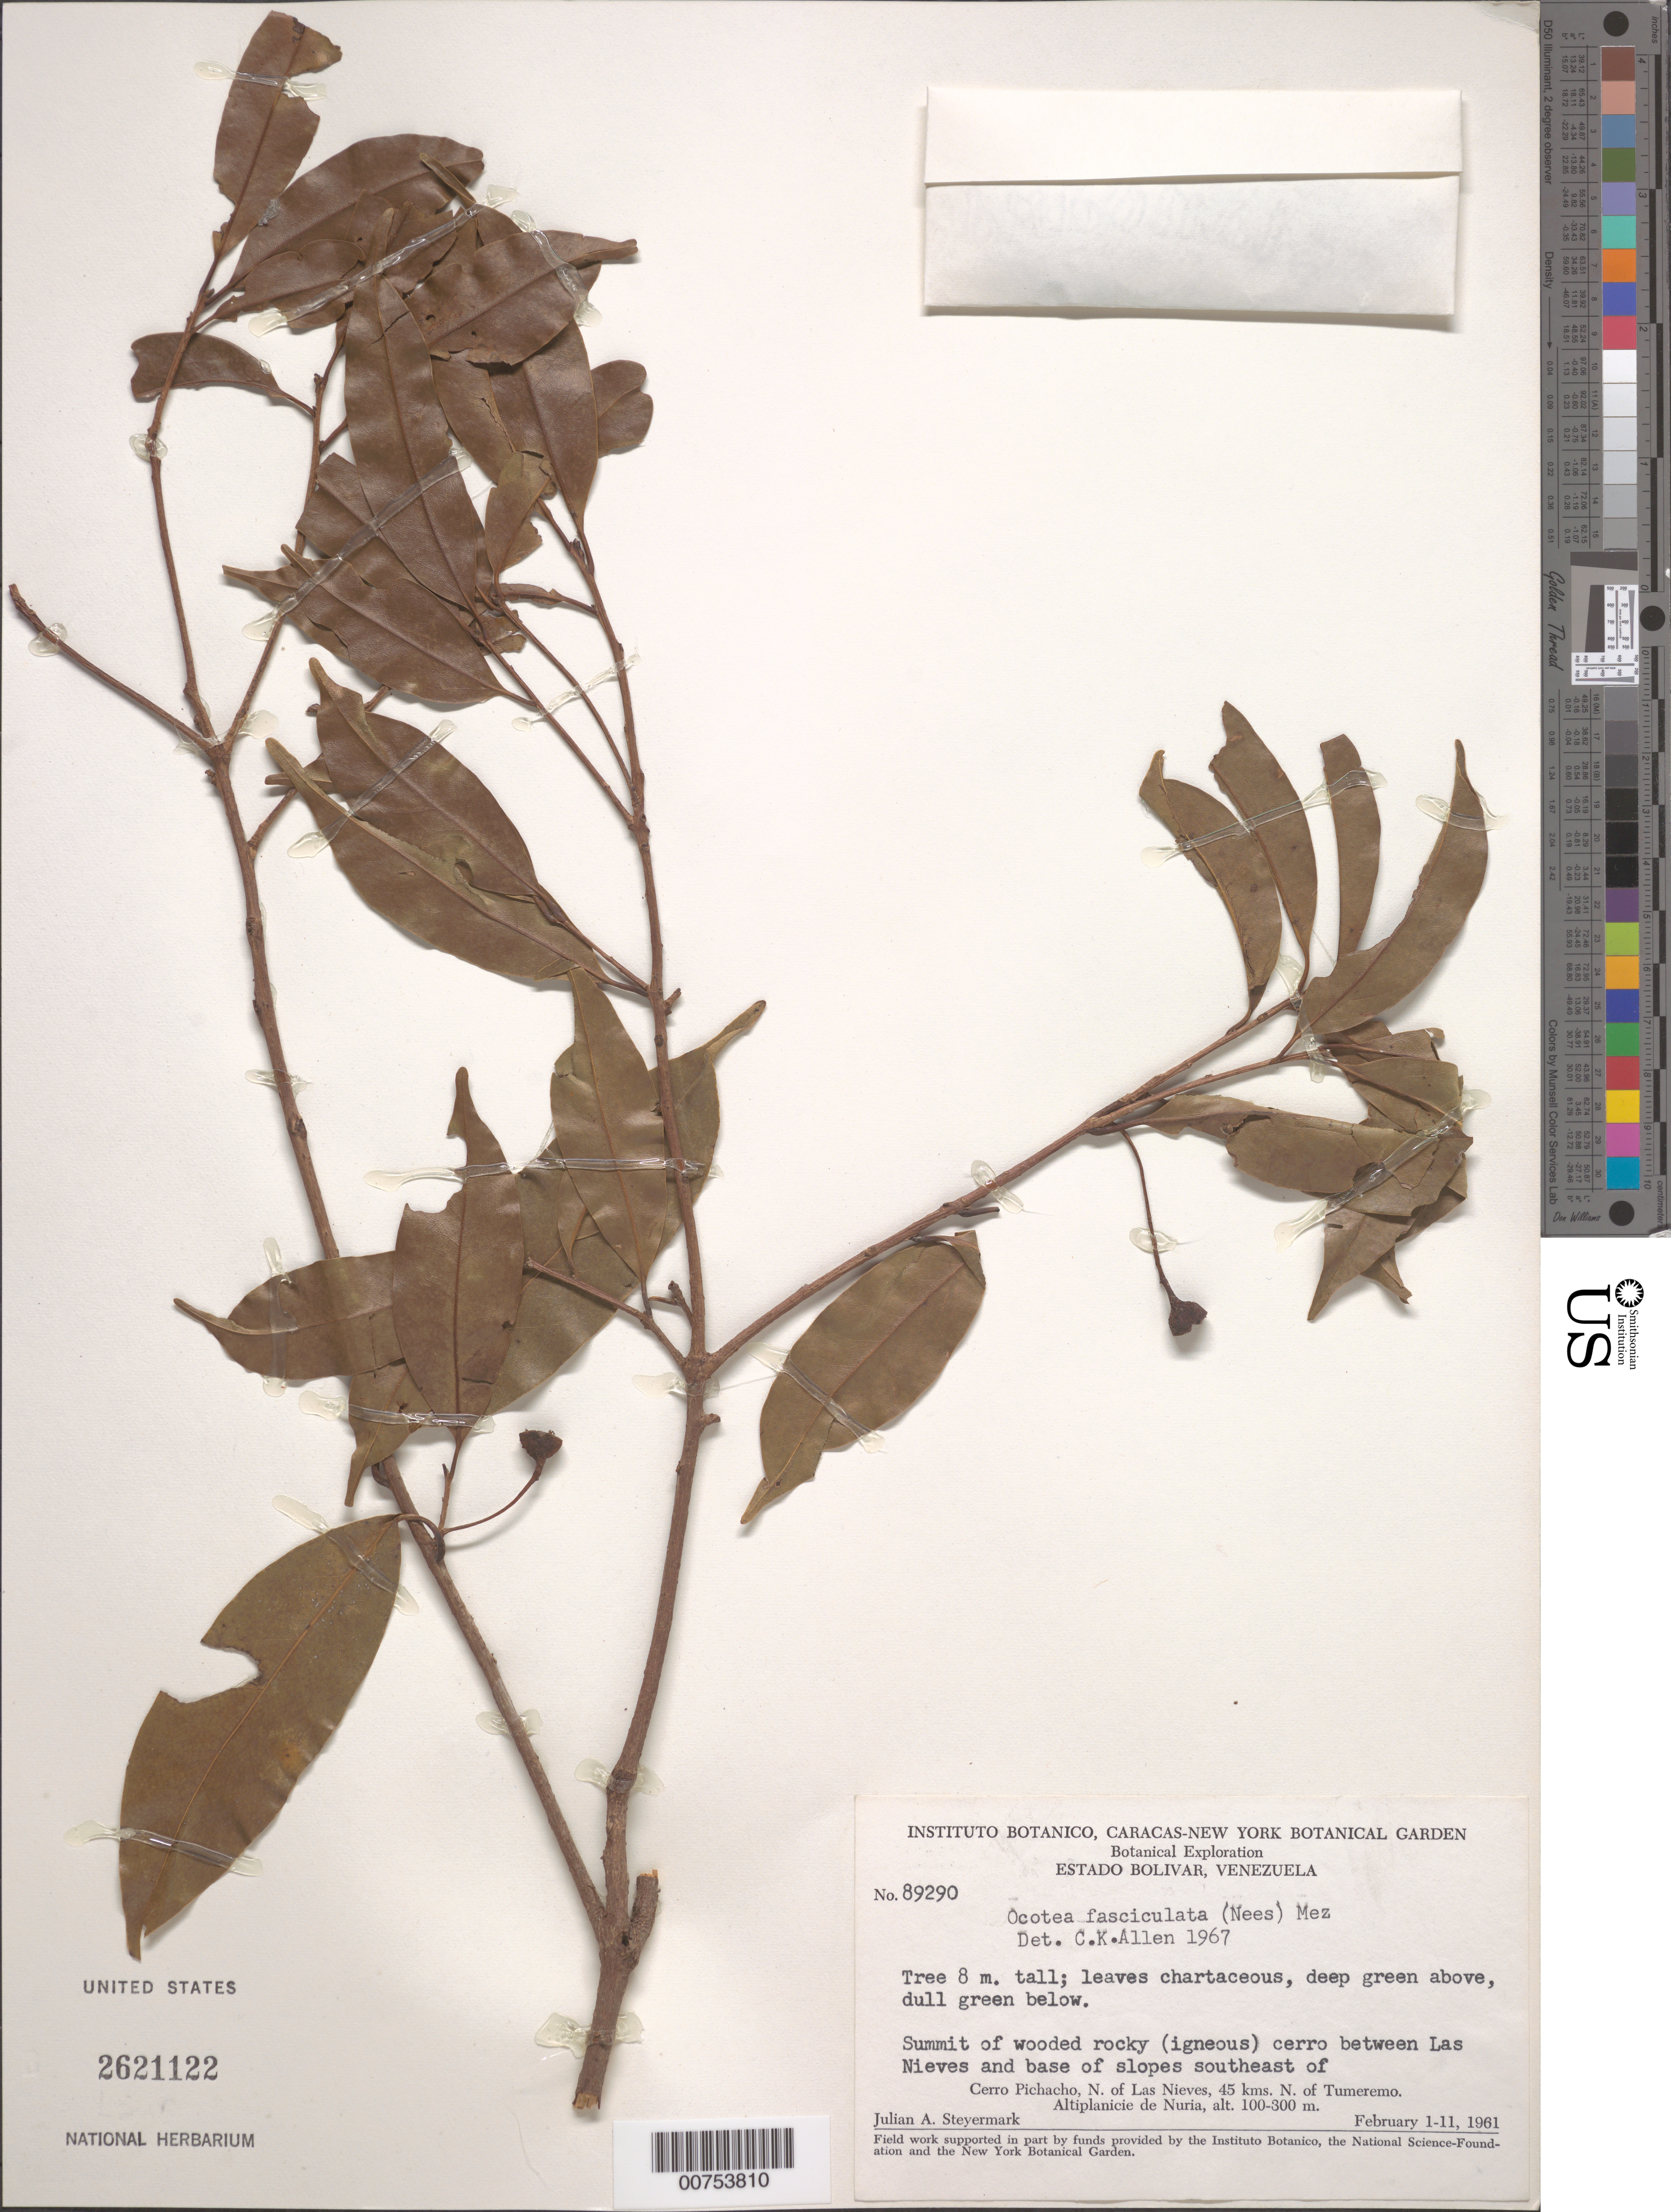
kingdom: Plantae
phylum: Tracheophyta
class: Magnoliopsida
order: Laurales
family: Lauraceae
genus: Ocotea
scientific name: Ocotea fasciculata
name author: (Nees) Mez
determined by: Allen, C. K.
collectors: J. Steyermark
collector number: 89290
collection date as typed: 1-Feb-61 to 11-Feb-61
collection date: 1961-02-01/1961-02-11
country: Venezuela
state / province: Bolívar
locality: Cerro El Picacho, N of Las Nieves, 45 km N of Tumeremo; between Las Nieves and base of slopes SE of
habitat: Summit of wooded rocky (igneous) cerro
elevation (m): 100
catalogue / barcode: US 2621122